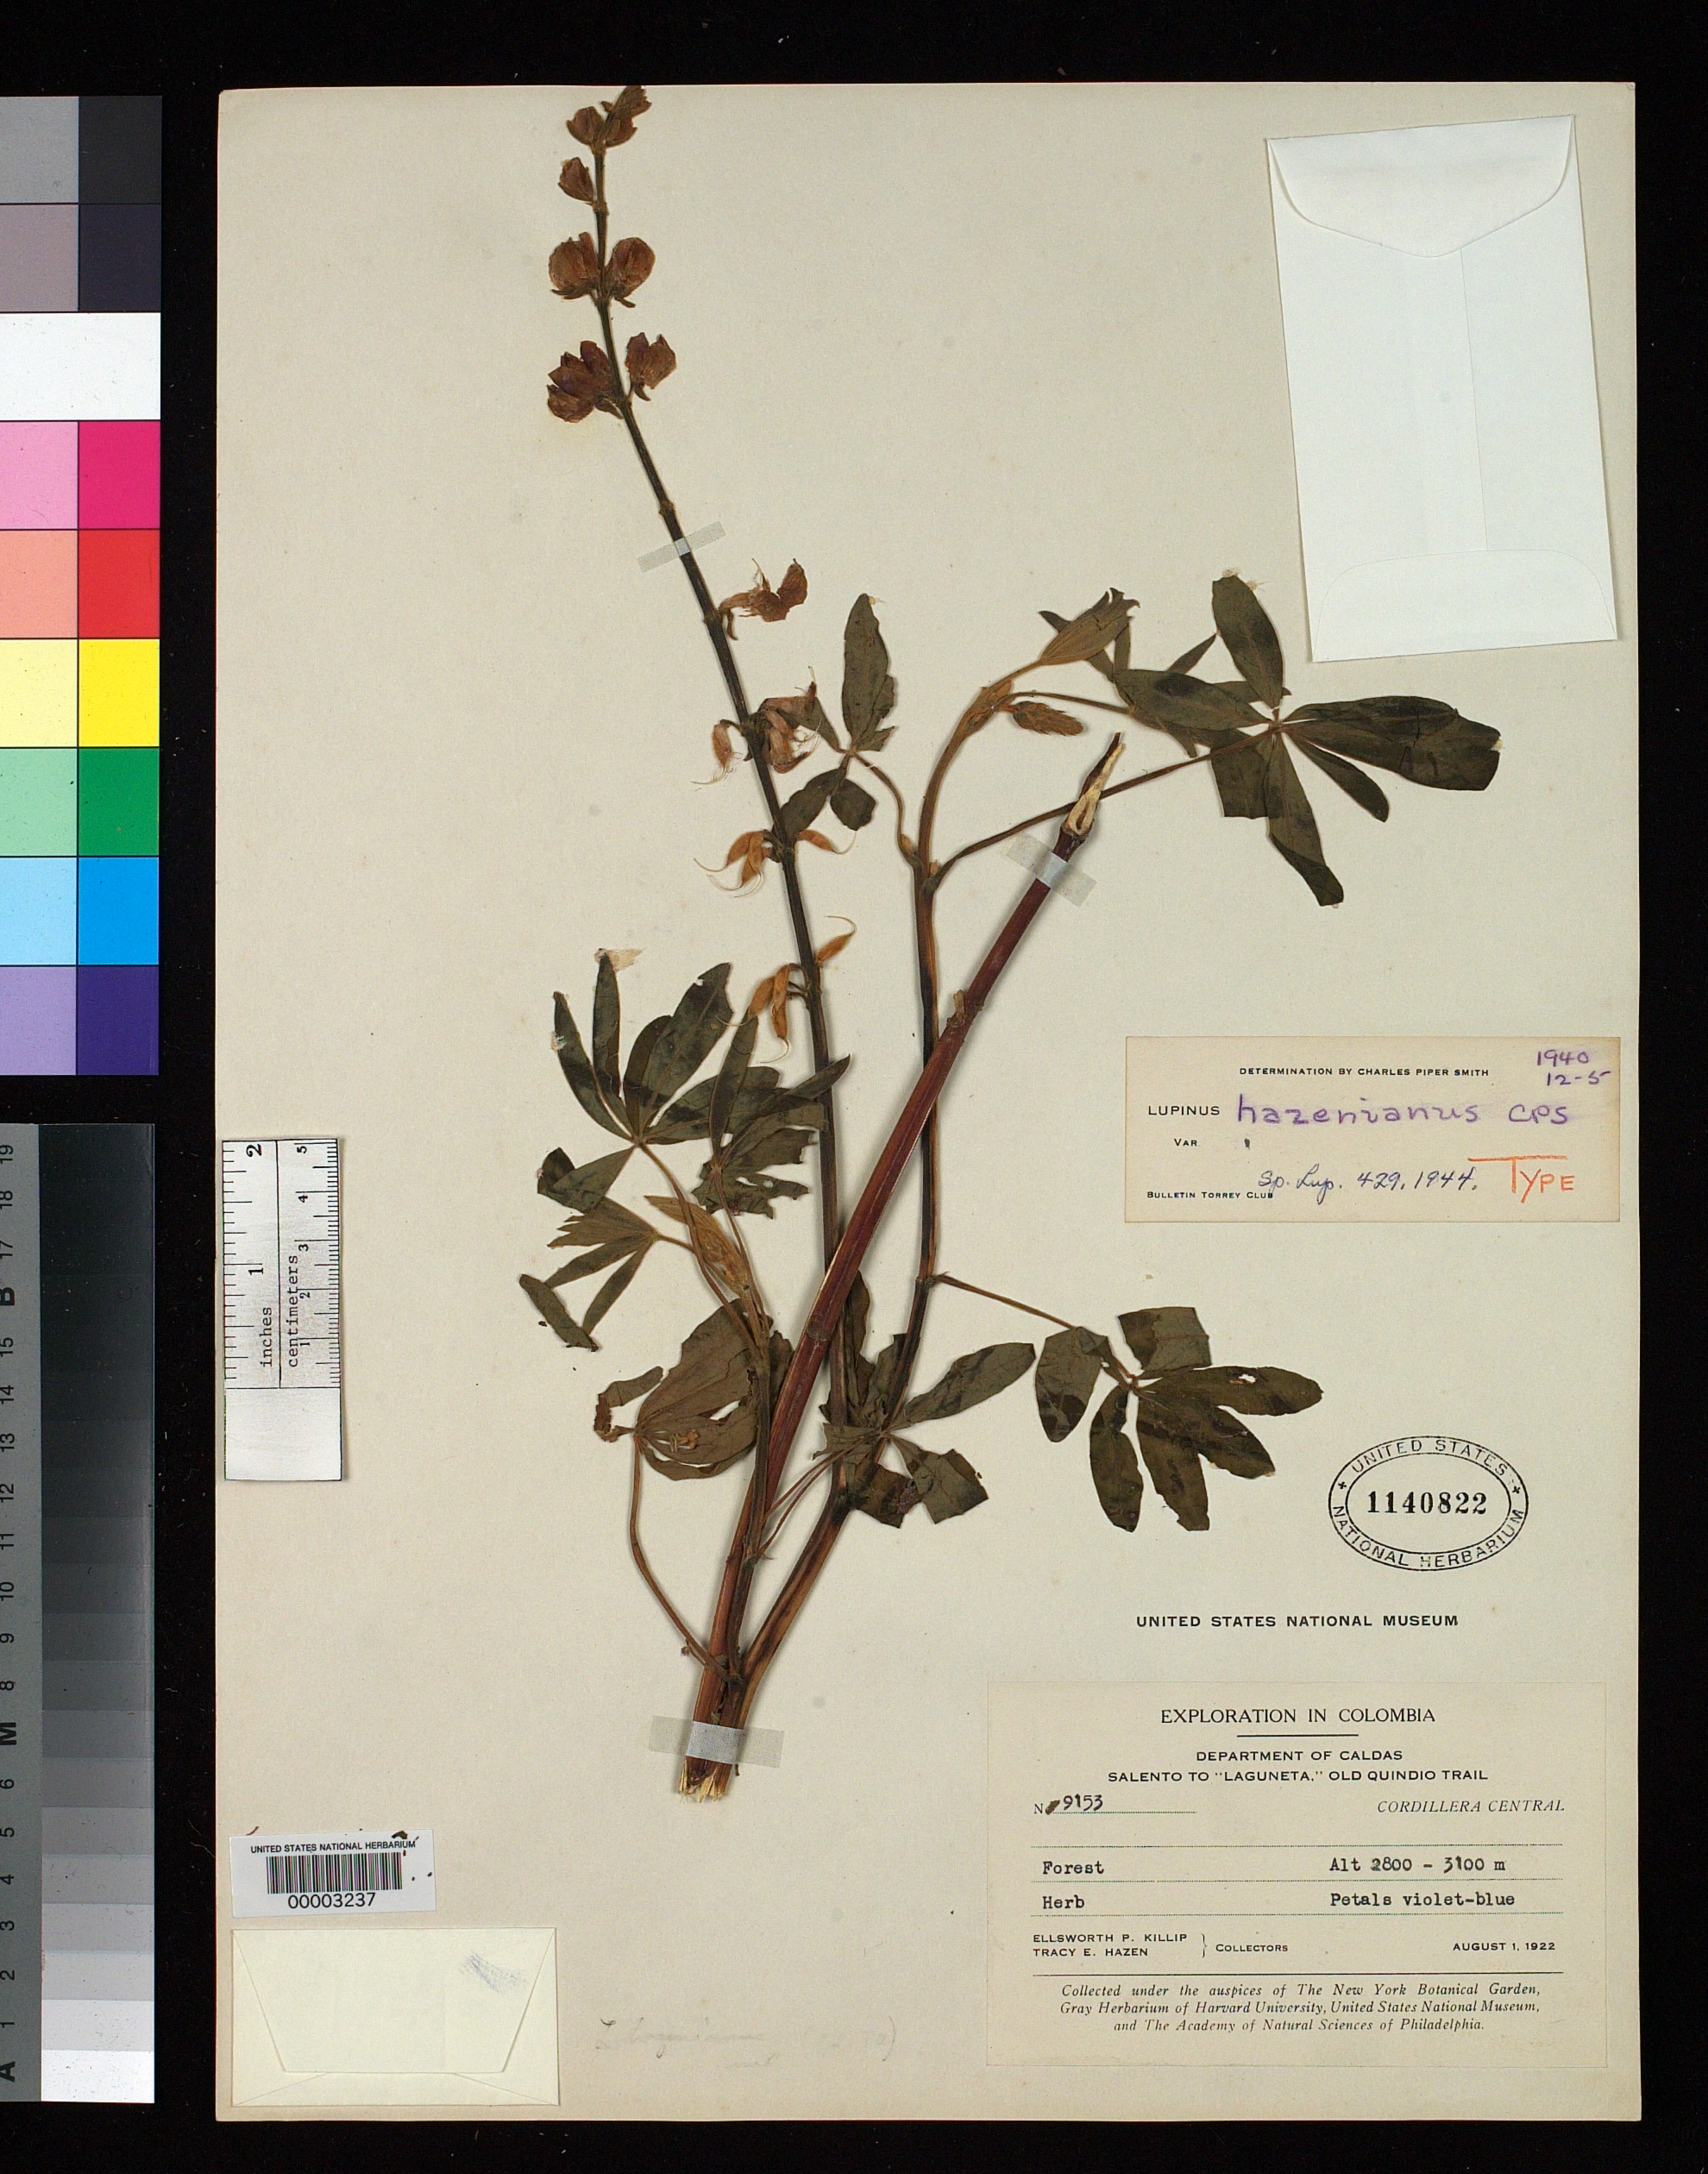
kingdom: Plantae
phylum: Tracheophyta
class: Magnoliopsida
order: Fabales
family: Fabaceae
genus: Lupinus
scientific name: Lupinus hazenianus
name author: C.P. Sm.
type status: Holotype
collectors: E. P. Killip & T. E. Hazen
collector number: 9153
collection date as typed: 01 Aug 1922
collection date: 1922-08-01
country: Colombia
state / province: Caldas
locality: Dalento to "LagUneta", old Quindo Trail.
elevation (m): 2800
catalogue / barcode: US 1140822